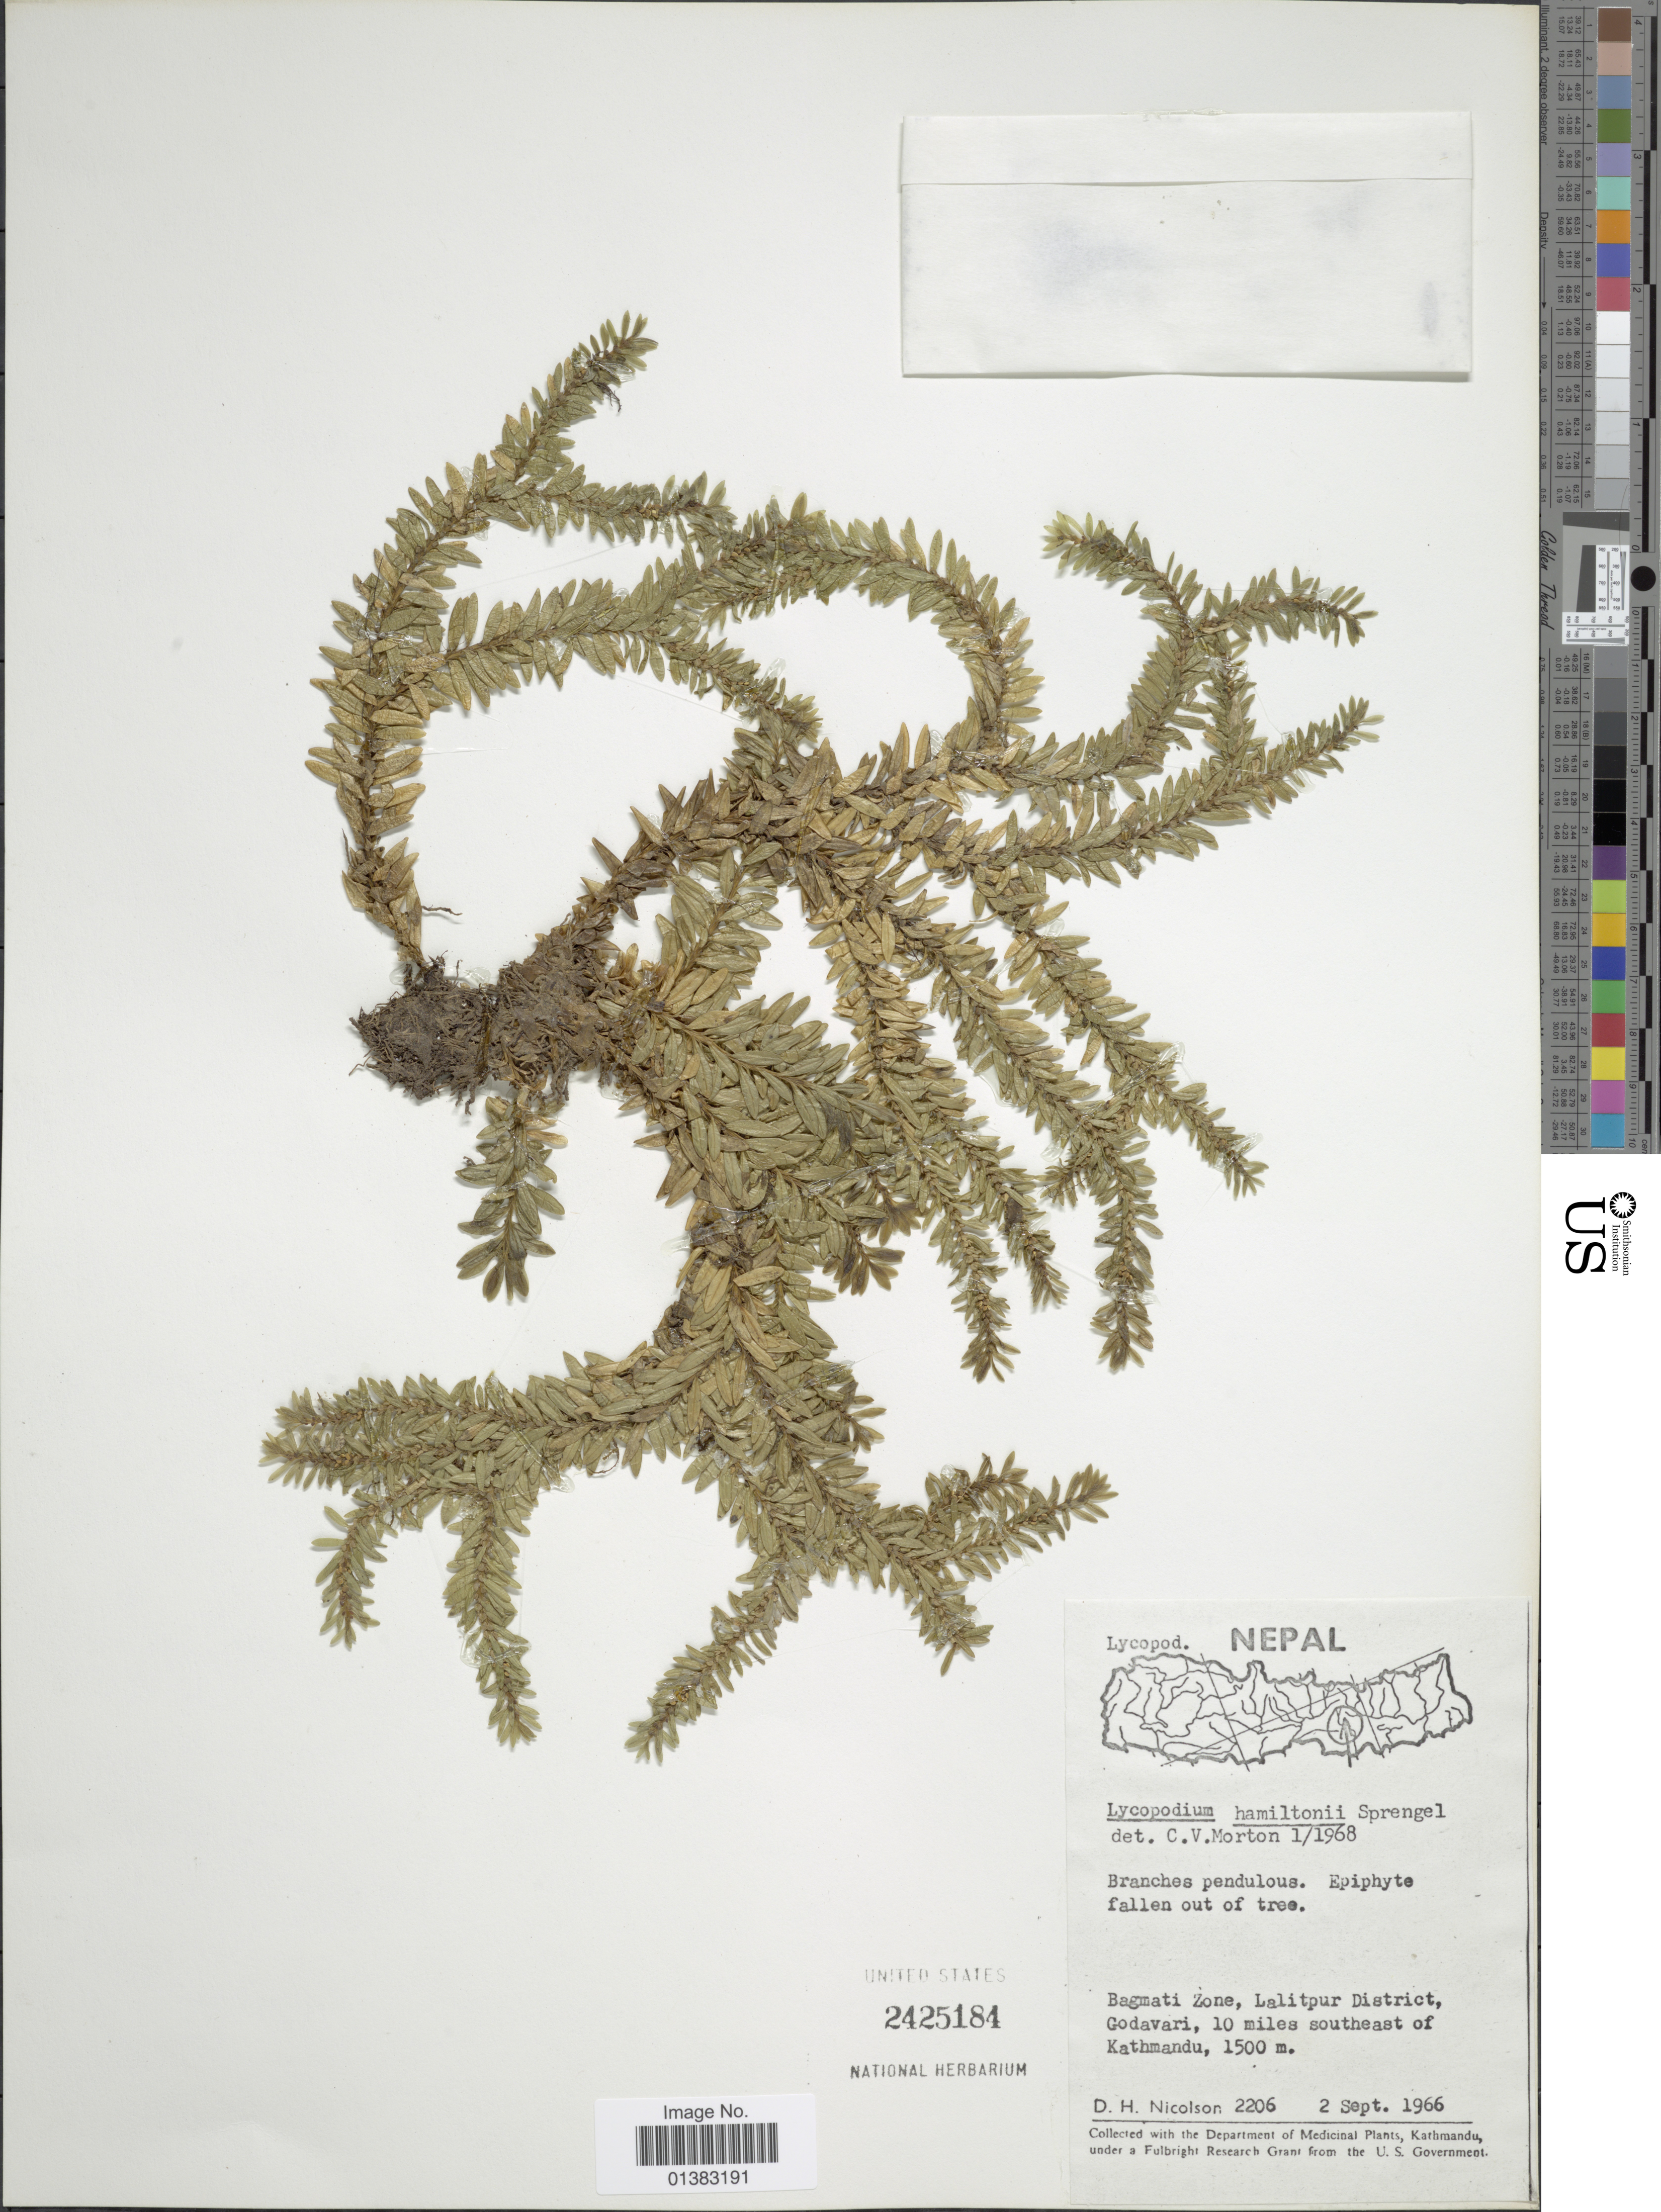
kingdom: Plantae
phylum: Tracheophyta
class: Lycopodiopsida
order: Lycopodiales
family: Lycopodiaceae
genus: Phlegmariurus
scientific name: Phlegmariurus hamiltonii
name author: (Spreng.) Á. Löve & D. Löve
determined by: Field, A. R.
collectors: D. H. Nicolson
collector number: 2206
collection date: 1966-09-02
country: Nepal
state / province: Bagmati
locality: Lalitpur District, Godavari, 10 miles southeast of Kathmandu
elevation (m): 1500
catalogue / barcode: US 2425184